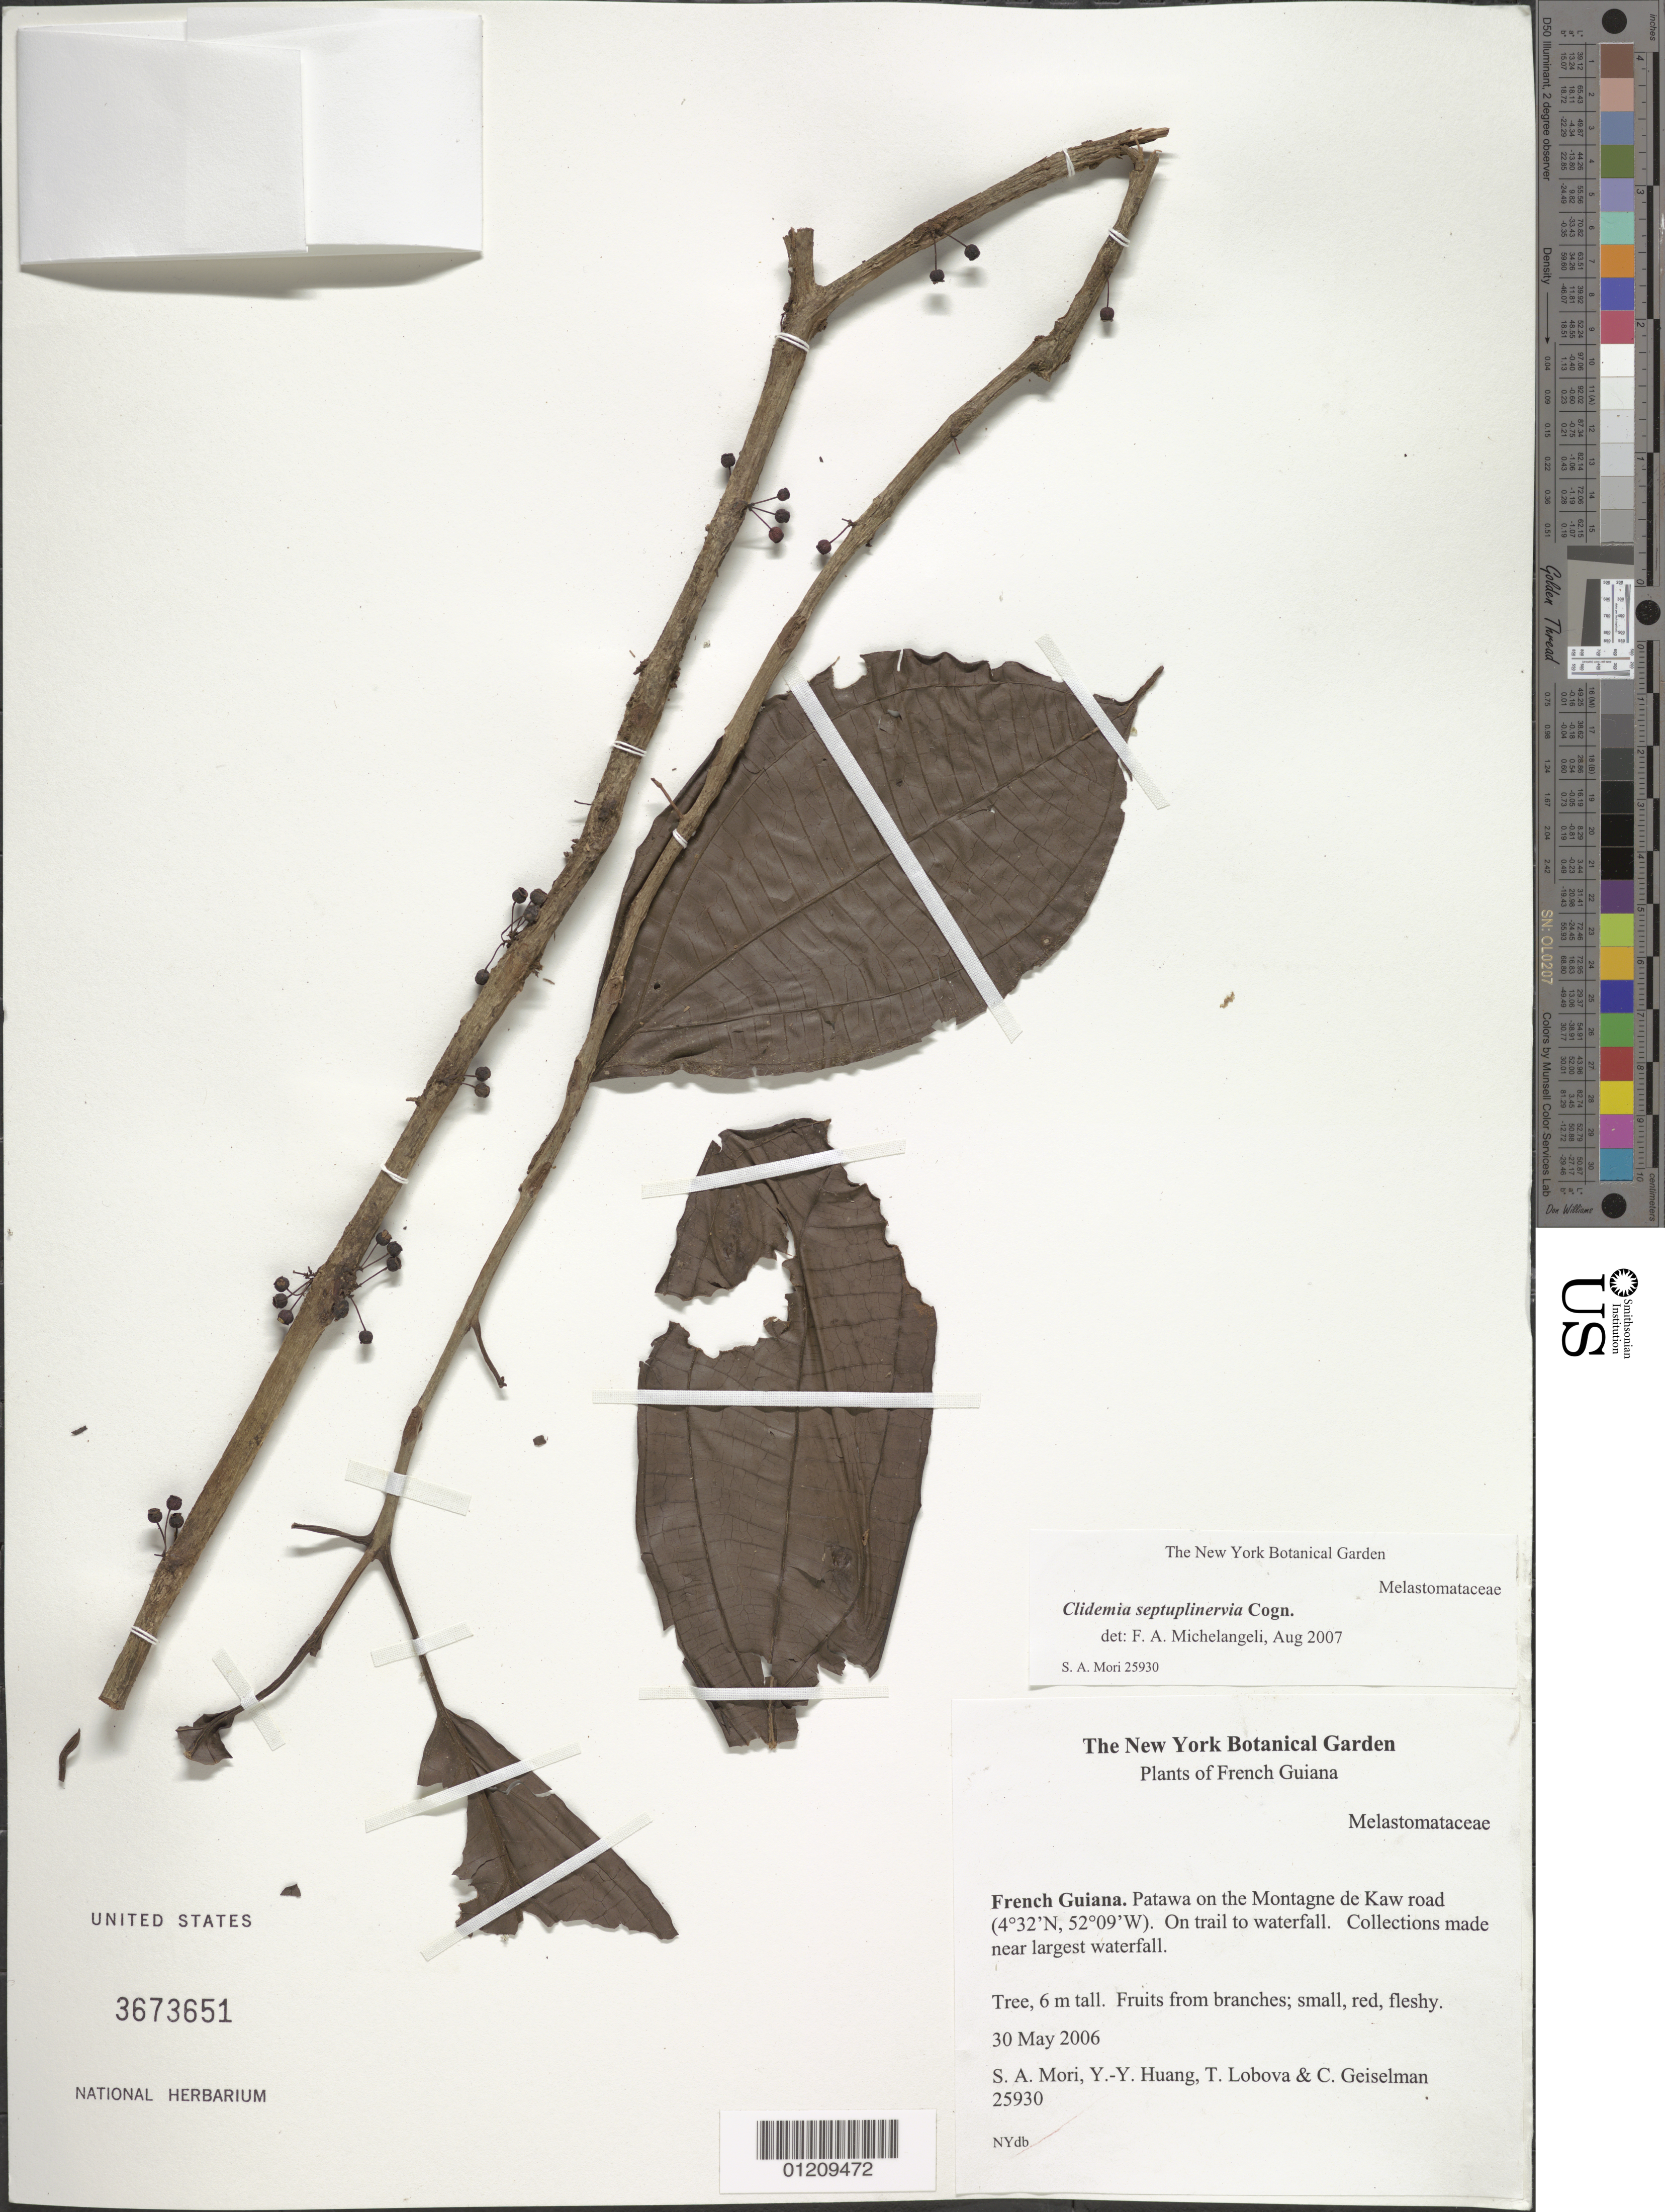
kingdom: Plantae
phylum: Tracheophyta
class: Magnoliopsida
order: Myrtales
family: Melastomataceae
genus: Clidemia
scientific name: Clidemia septuplinervia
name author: Cogn.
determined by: Michelangeli, F. A.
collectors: S. Mori, Y. Huang, T. Lobova & C. Geiselman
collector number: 25930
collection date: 2006-05-30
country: French Guiana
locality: Patawa on the Montagne de Kaw road. On trail to waterfall. Collections made near largest waterfall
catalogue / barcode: US 3673651